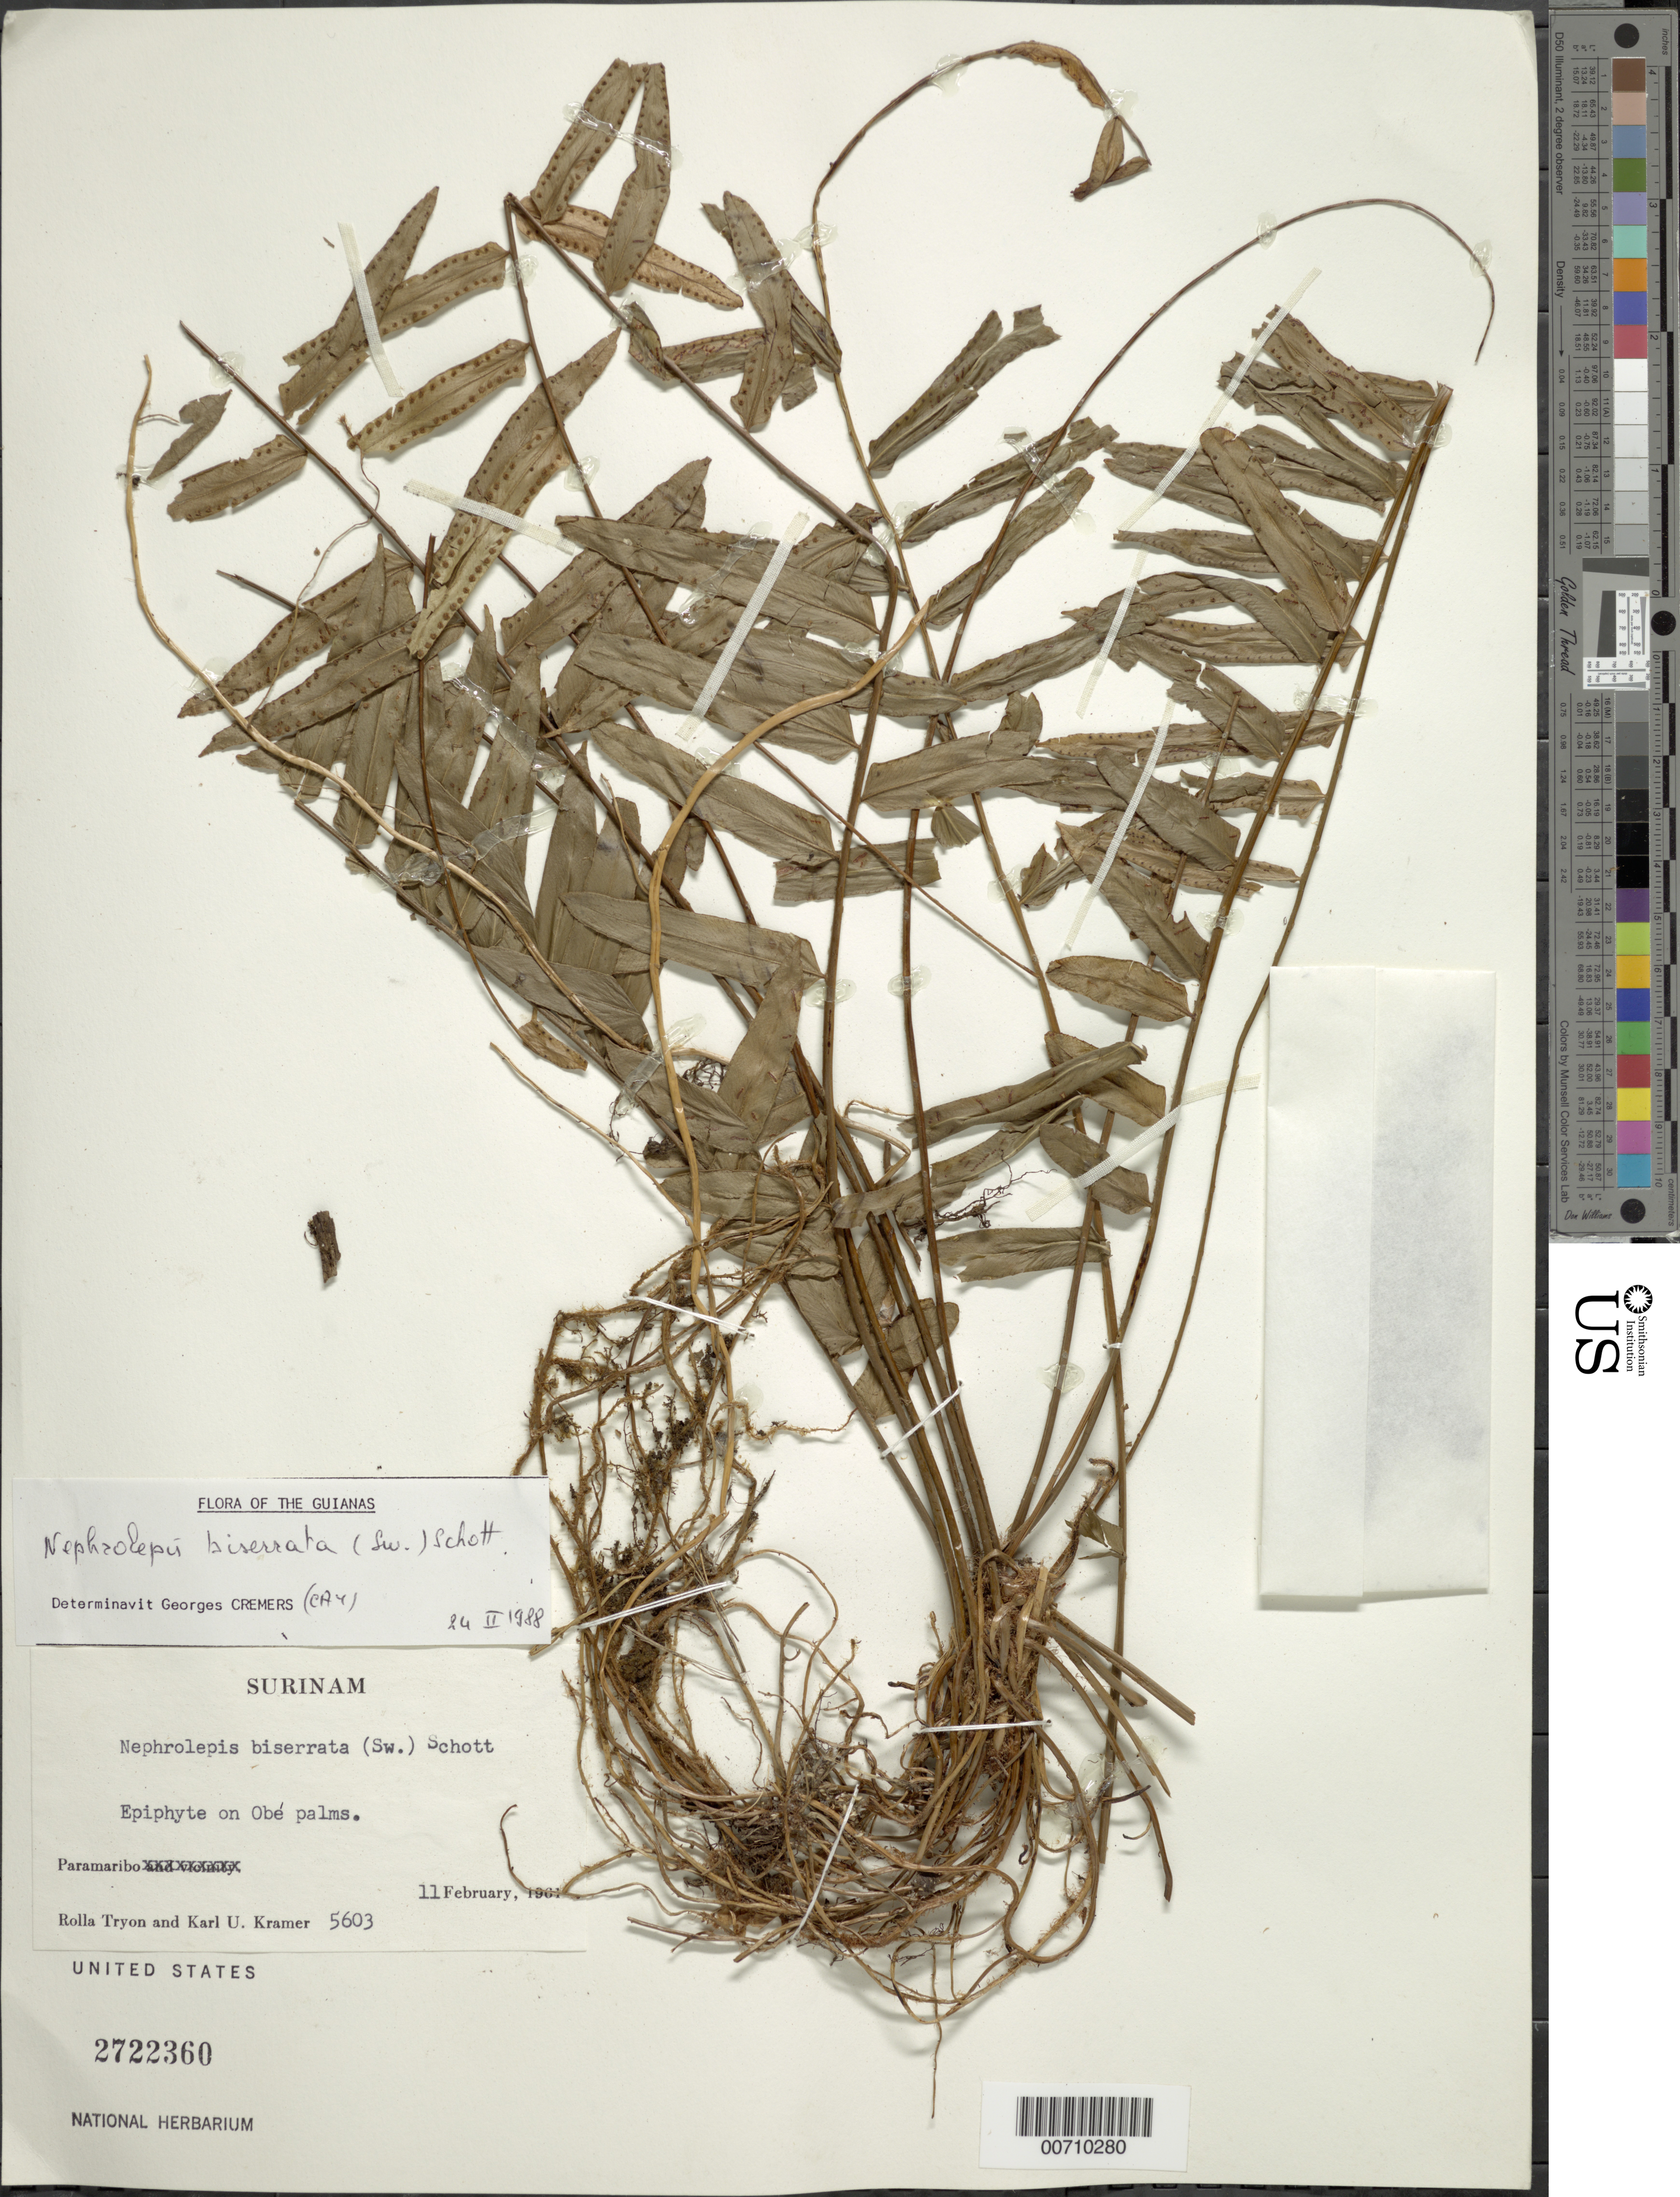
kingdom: Plantae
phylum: Tracheophyta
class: Polypodiopsida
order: Polypodiales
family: Nephrolepidaceae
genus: Nephrolepis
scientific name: Nephrolepis biserrata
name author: (Sw.) Schott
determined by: Cremers, Georges A.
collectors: R. M. Tryon & K. U. Kramer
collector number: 5603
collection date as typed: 11-Feb-61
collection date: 1961-02-11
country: Suriname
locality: Paramaribo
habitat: On Elaeis palm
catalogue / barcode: US 2722360